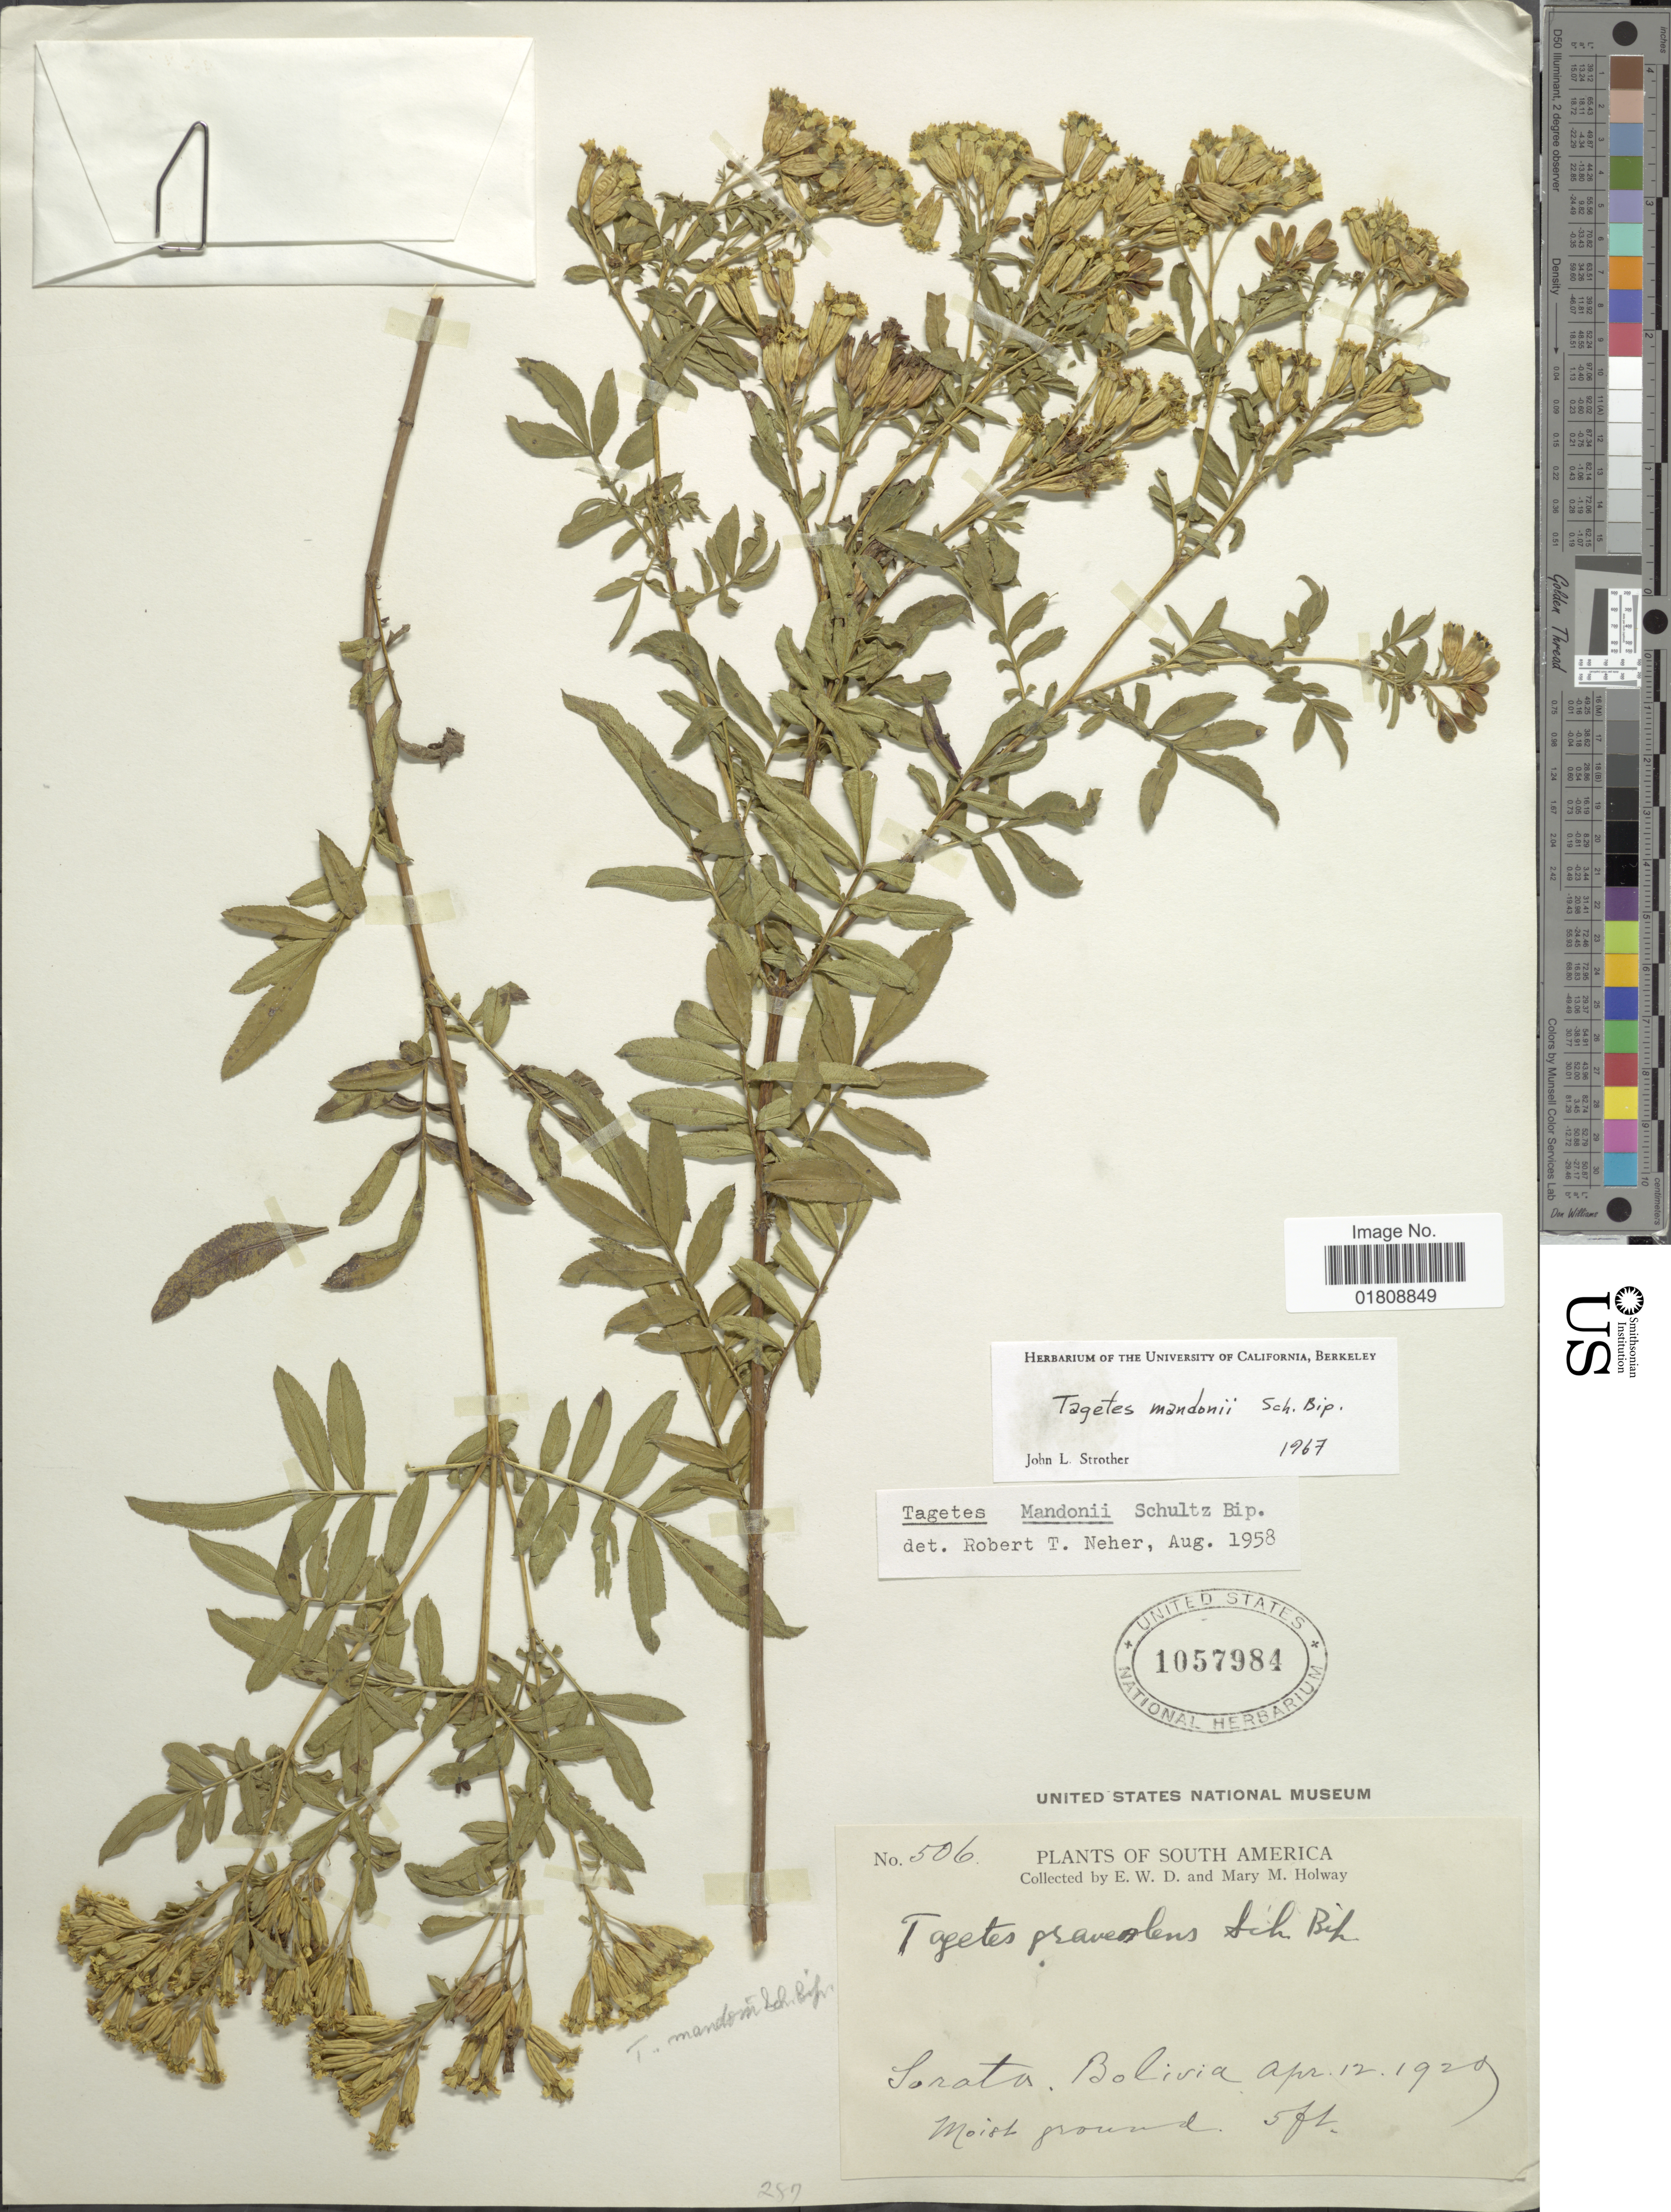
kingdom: Plantae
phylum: Tracheophyta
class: Magnoliopsida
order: Asterales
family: Asteraceae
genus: Tagetes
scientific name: Tagetes mandonii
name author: Sch. Bip. ex Klatt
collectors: E. W. D. Holway & M. M. Holway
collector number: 506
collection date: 1929-04-12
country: Bolivia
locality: South America, Sorata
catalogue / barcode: US 1057984